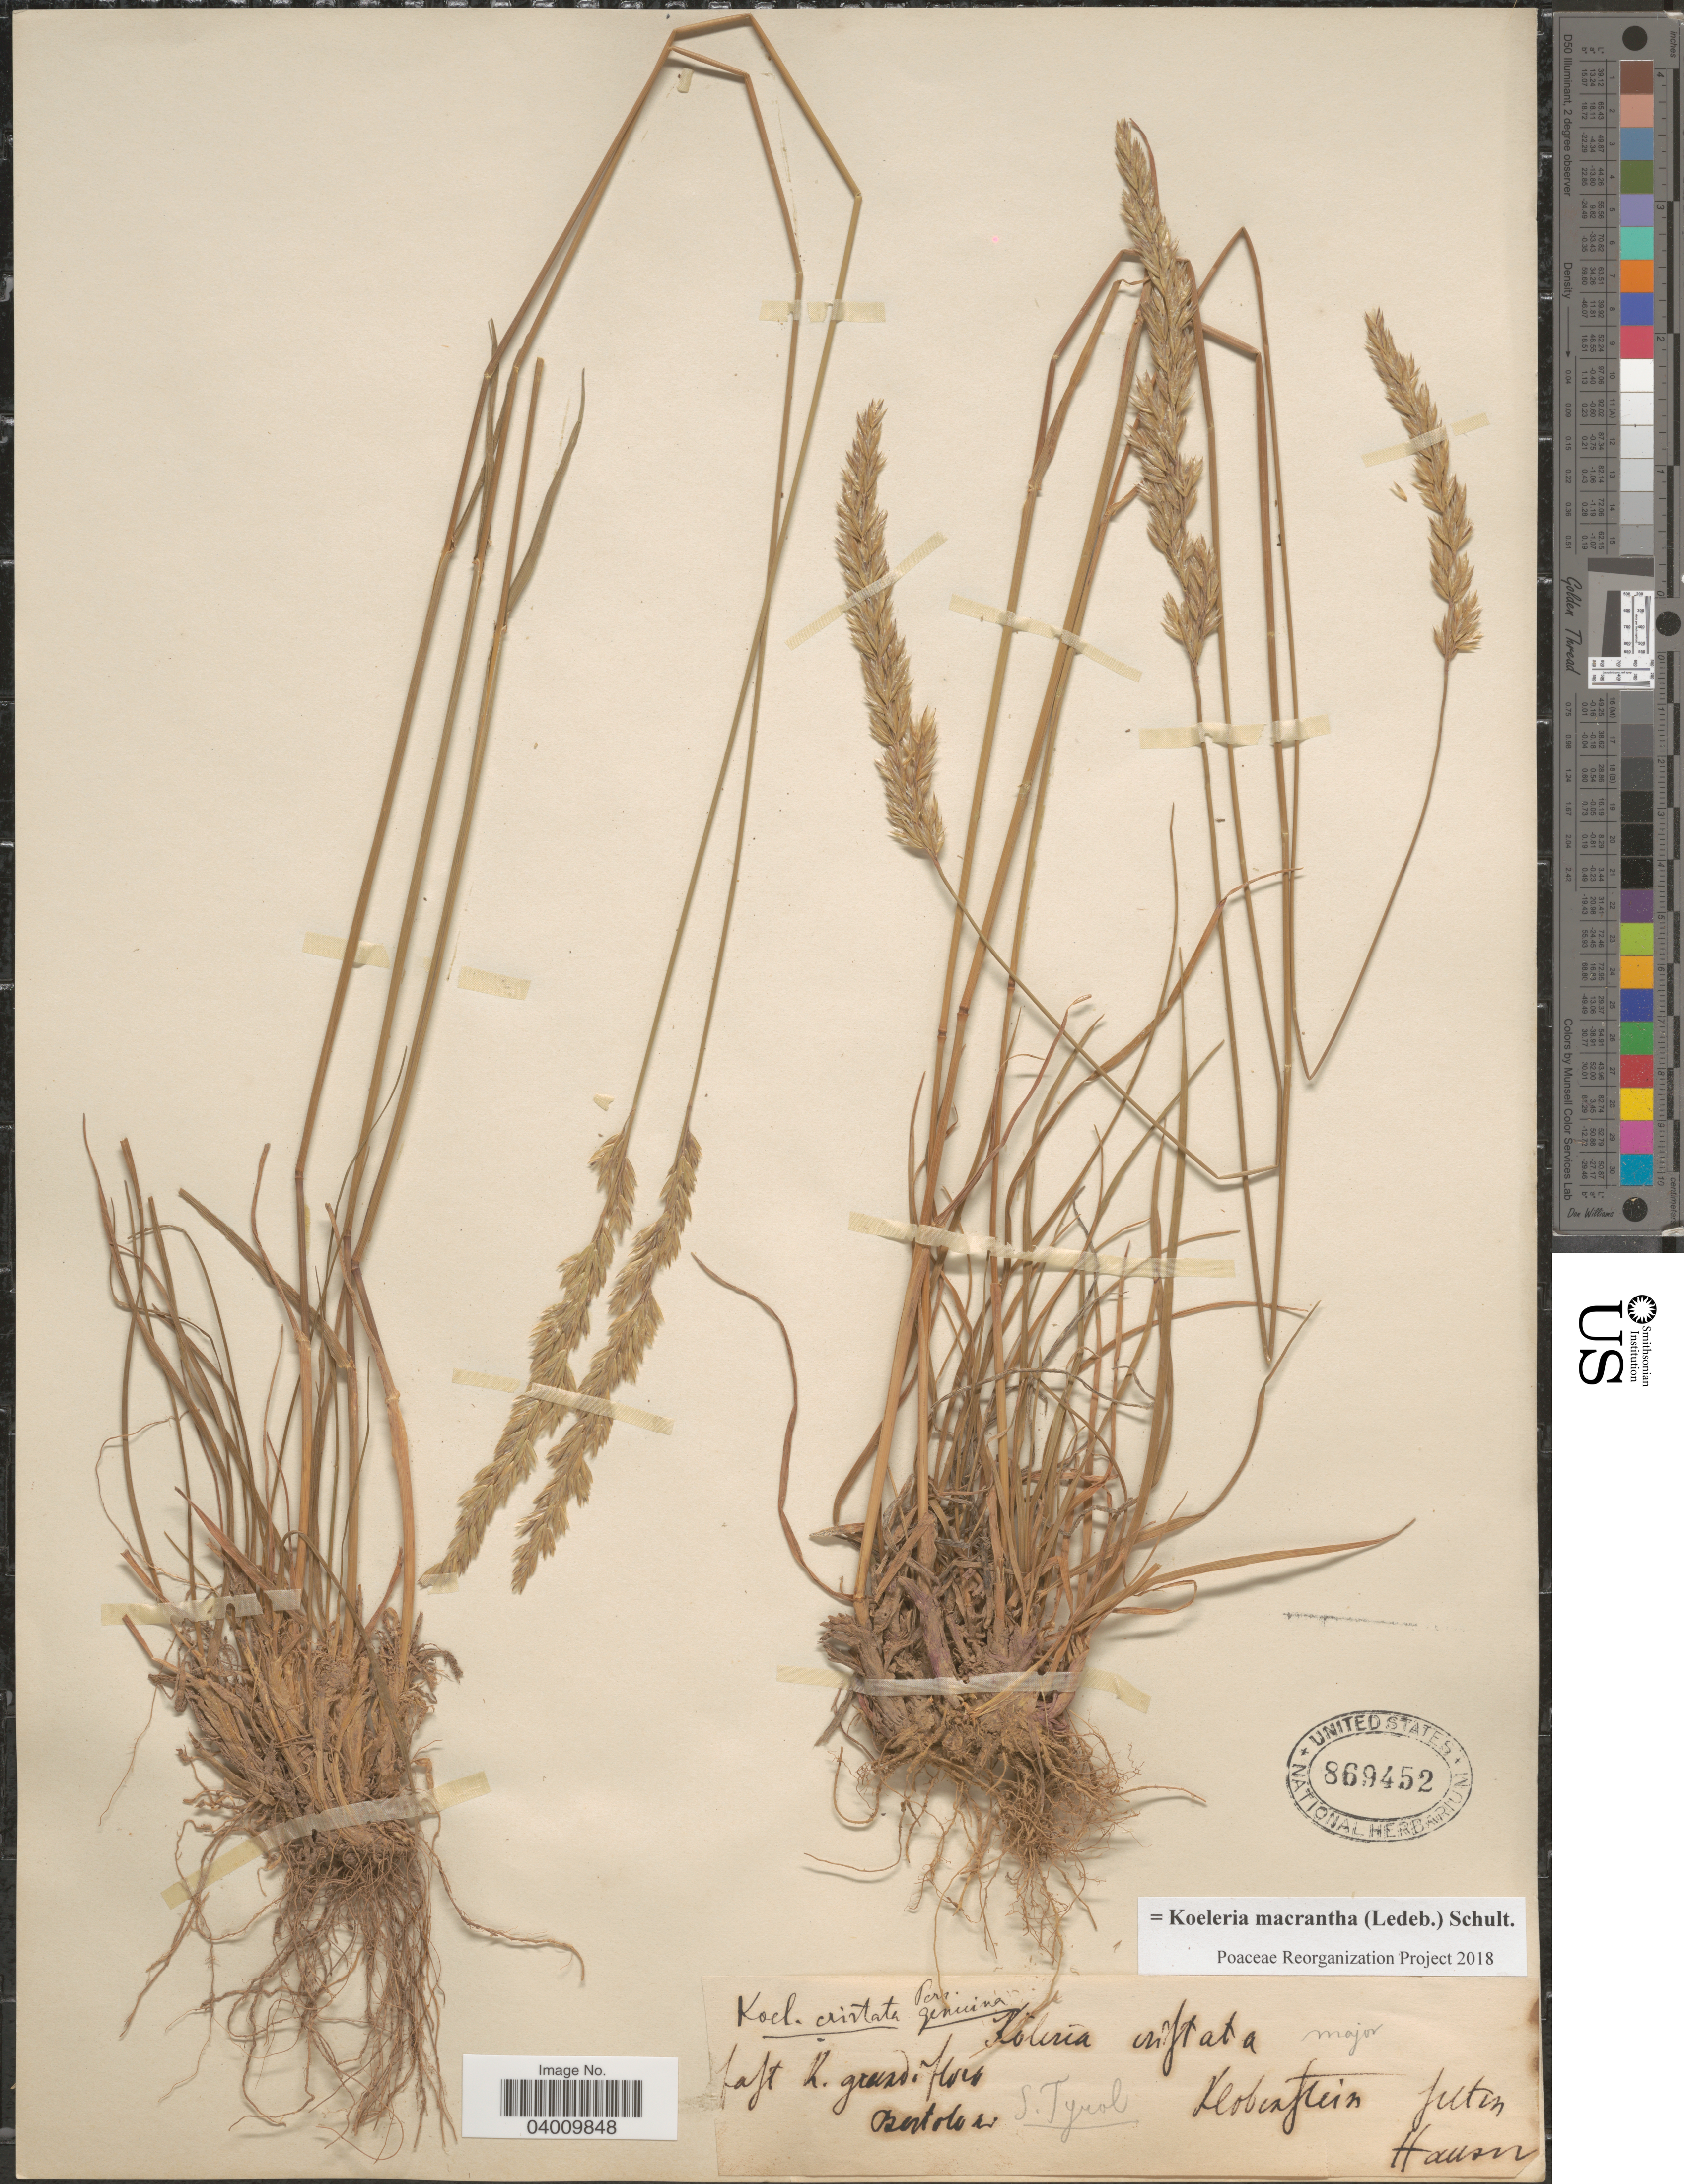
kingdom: Plantae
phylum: Tracheophyta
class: Liliopsida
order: Poales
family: Poaceae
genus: Koeleria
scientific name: Koeleria macrantha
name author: (Ledeb.) Schult.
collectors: Hanson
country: Italy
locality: Bertolo S. Tyrol. Klobenstein fulten.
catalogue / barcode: US 869452